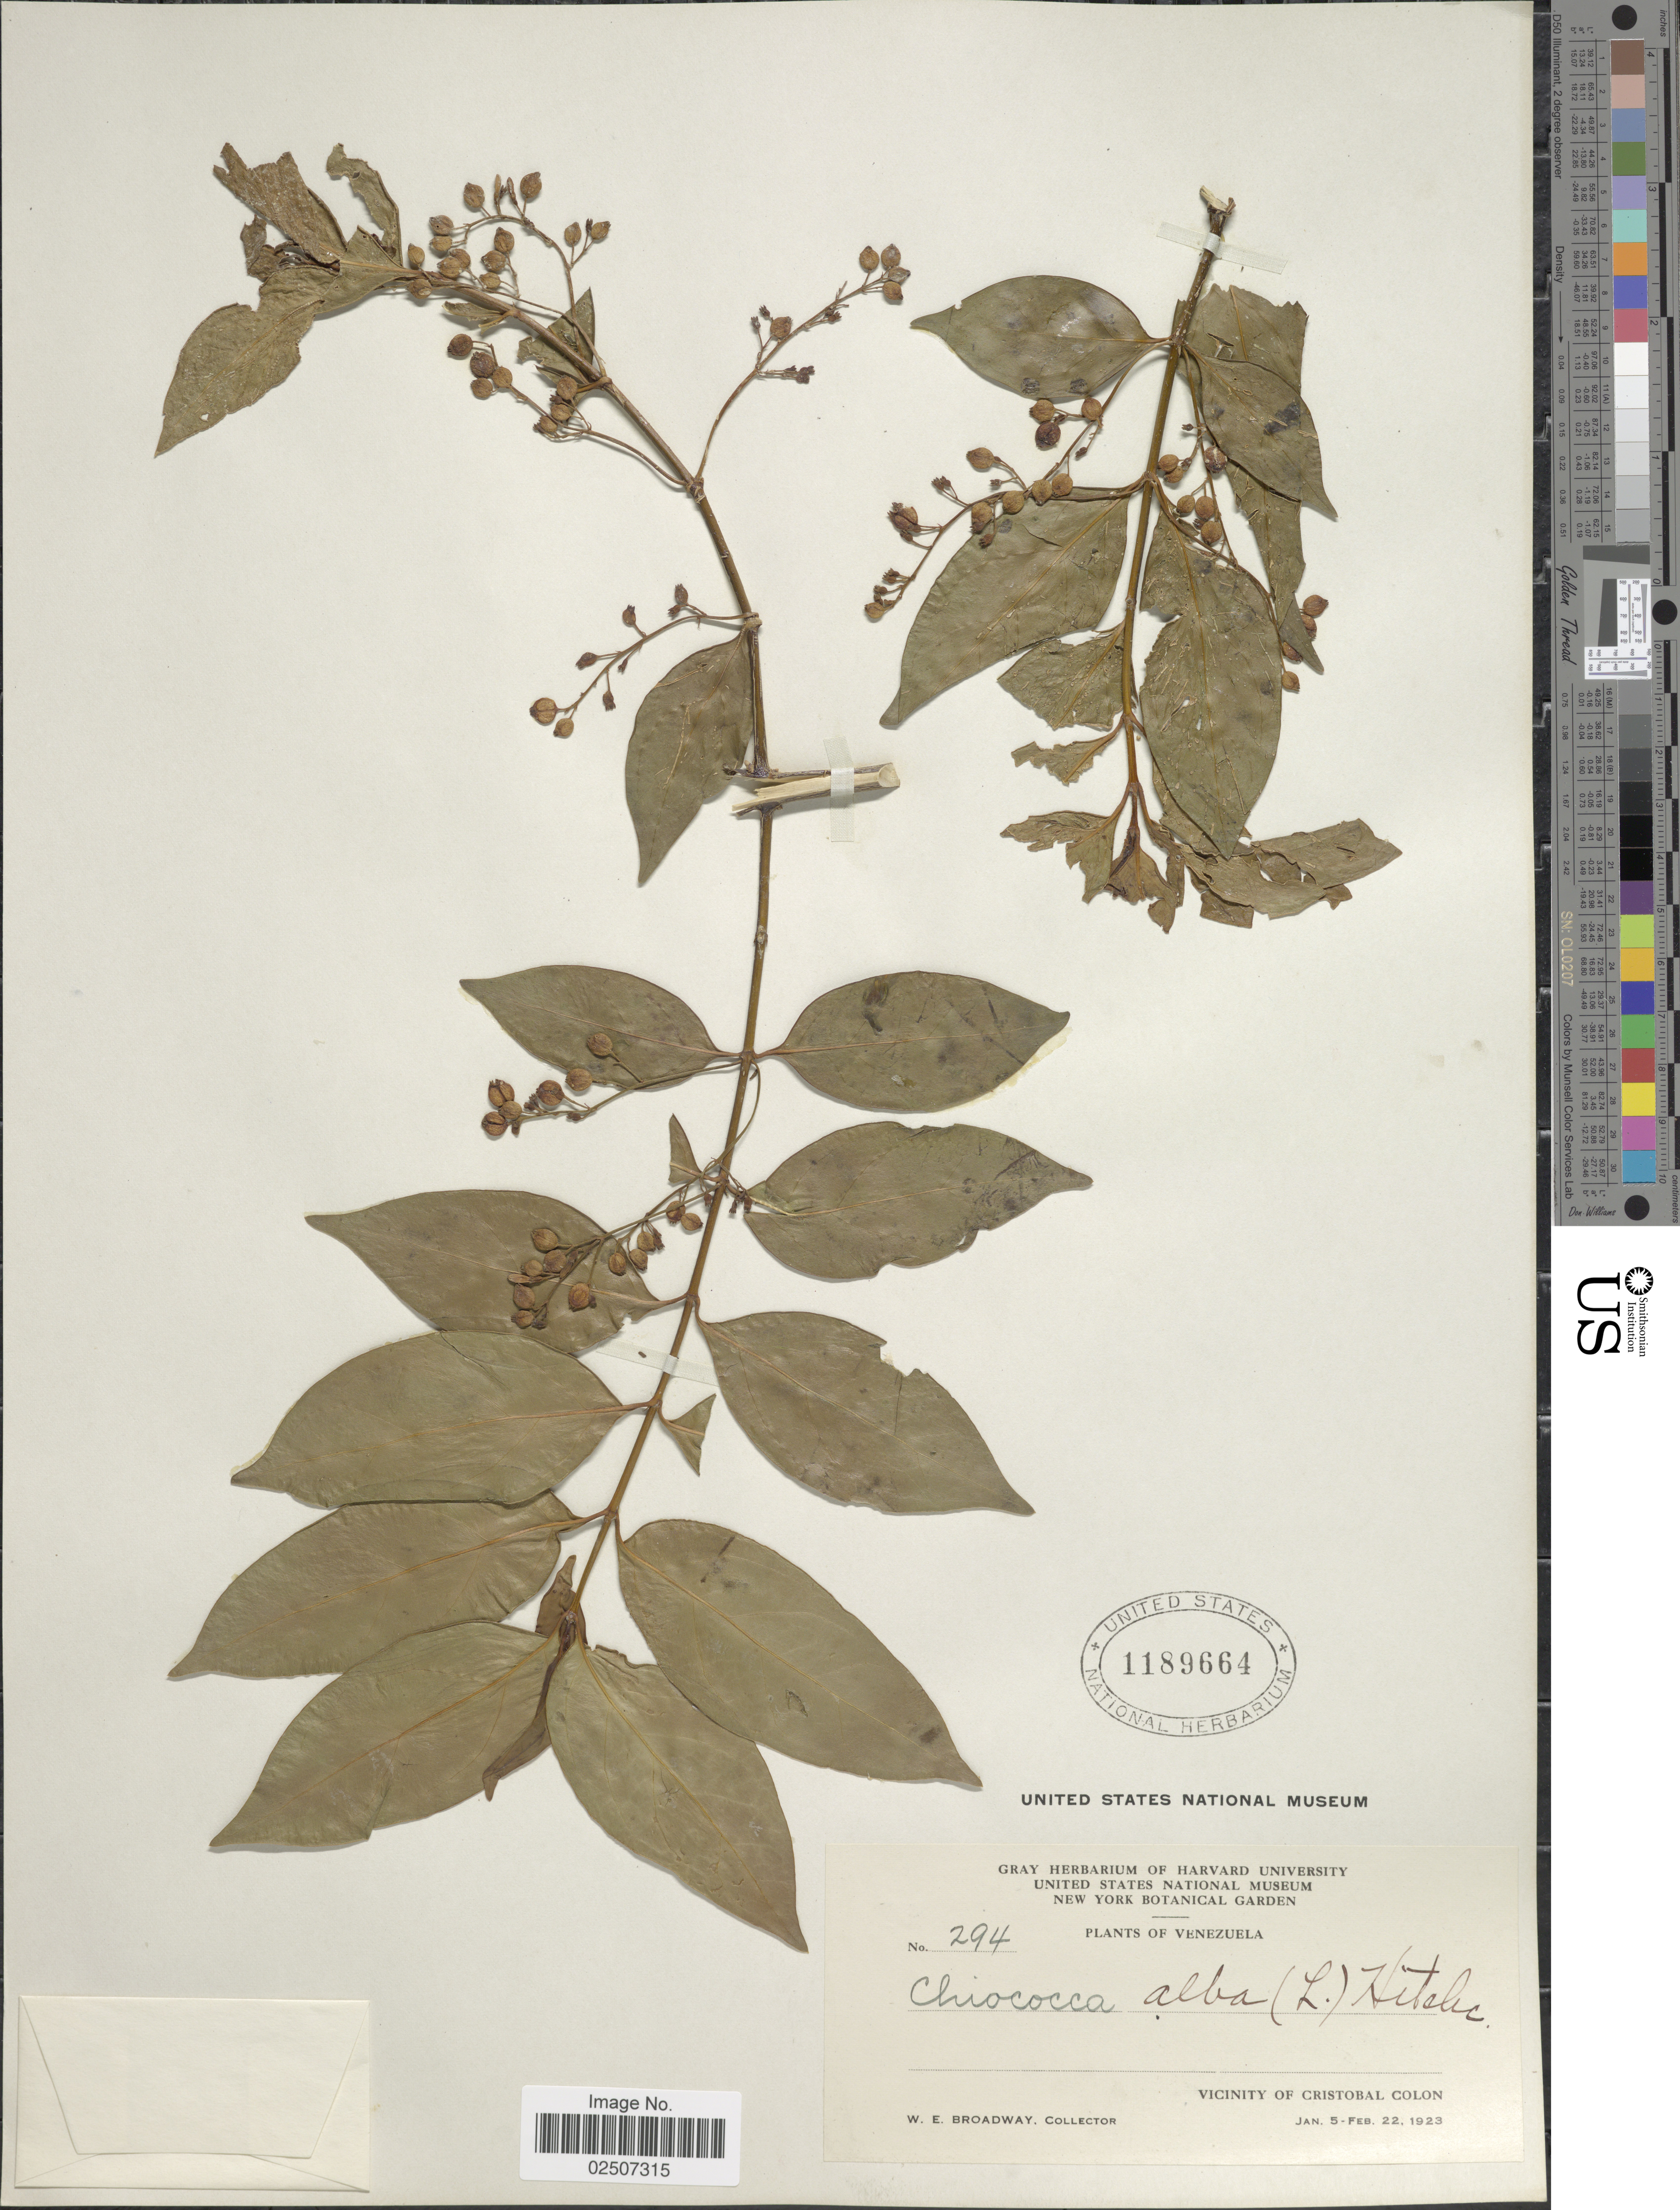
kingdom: Plantae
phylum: Tracheophyta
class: Magnoliopsida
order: Gentianales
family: Rubiaceae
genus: Chiococca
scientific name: Chiococca alba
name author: (L.) Hitchc.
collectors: W. E. Broadway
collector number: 294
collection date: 1923-01-05/1923-02-22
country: Venezuela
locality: Vicinity of Cristobal Colon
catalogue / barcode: US 1189664